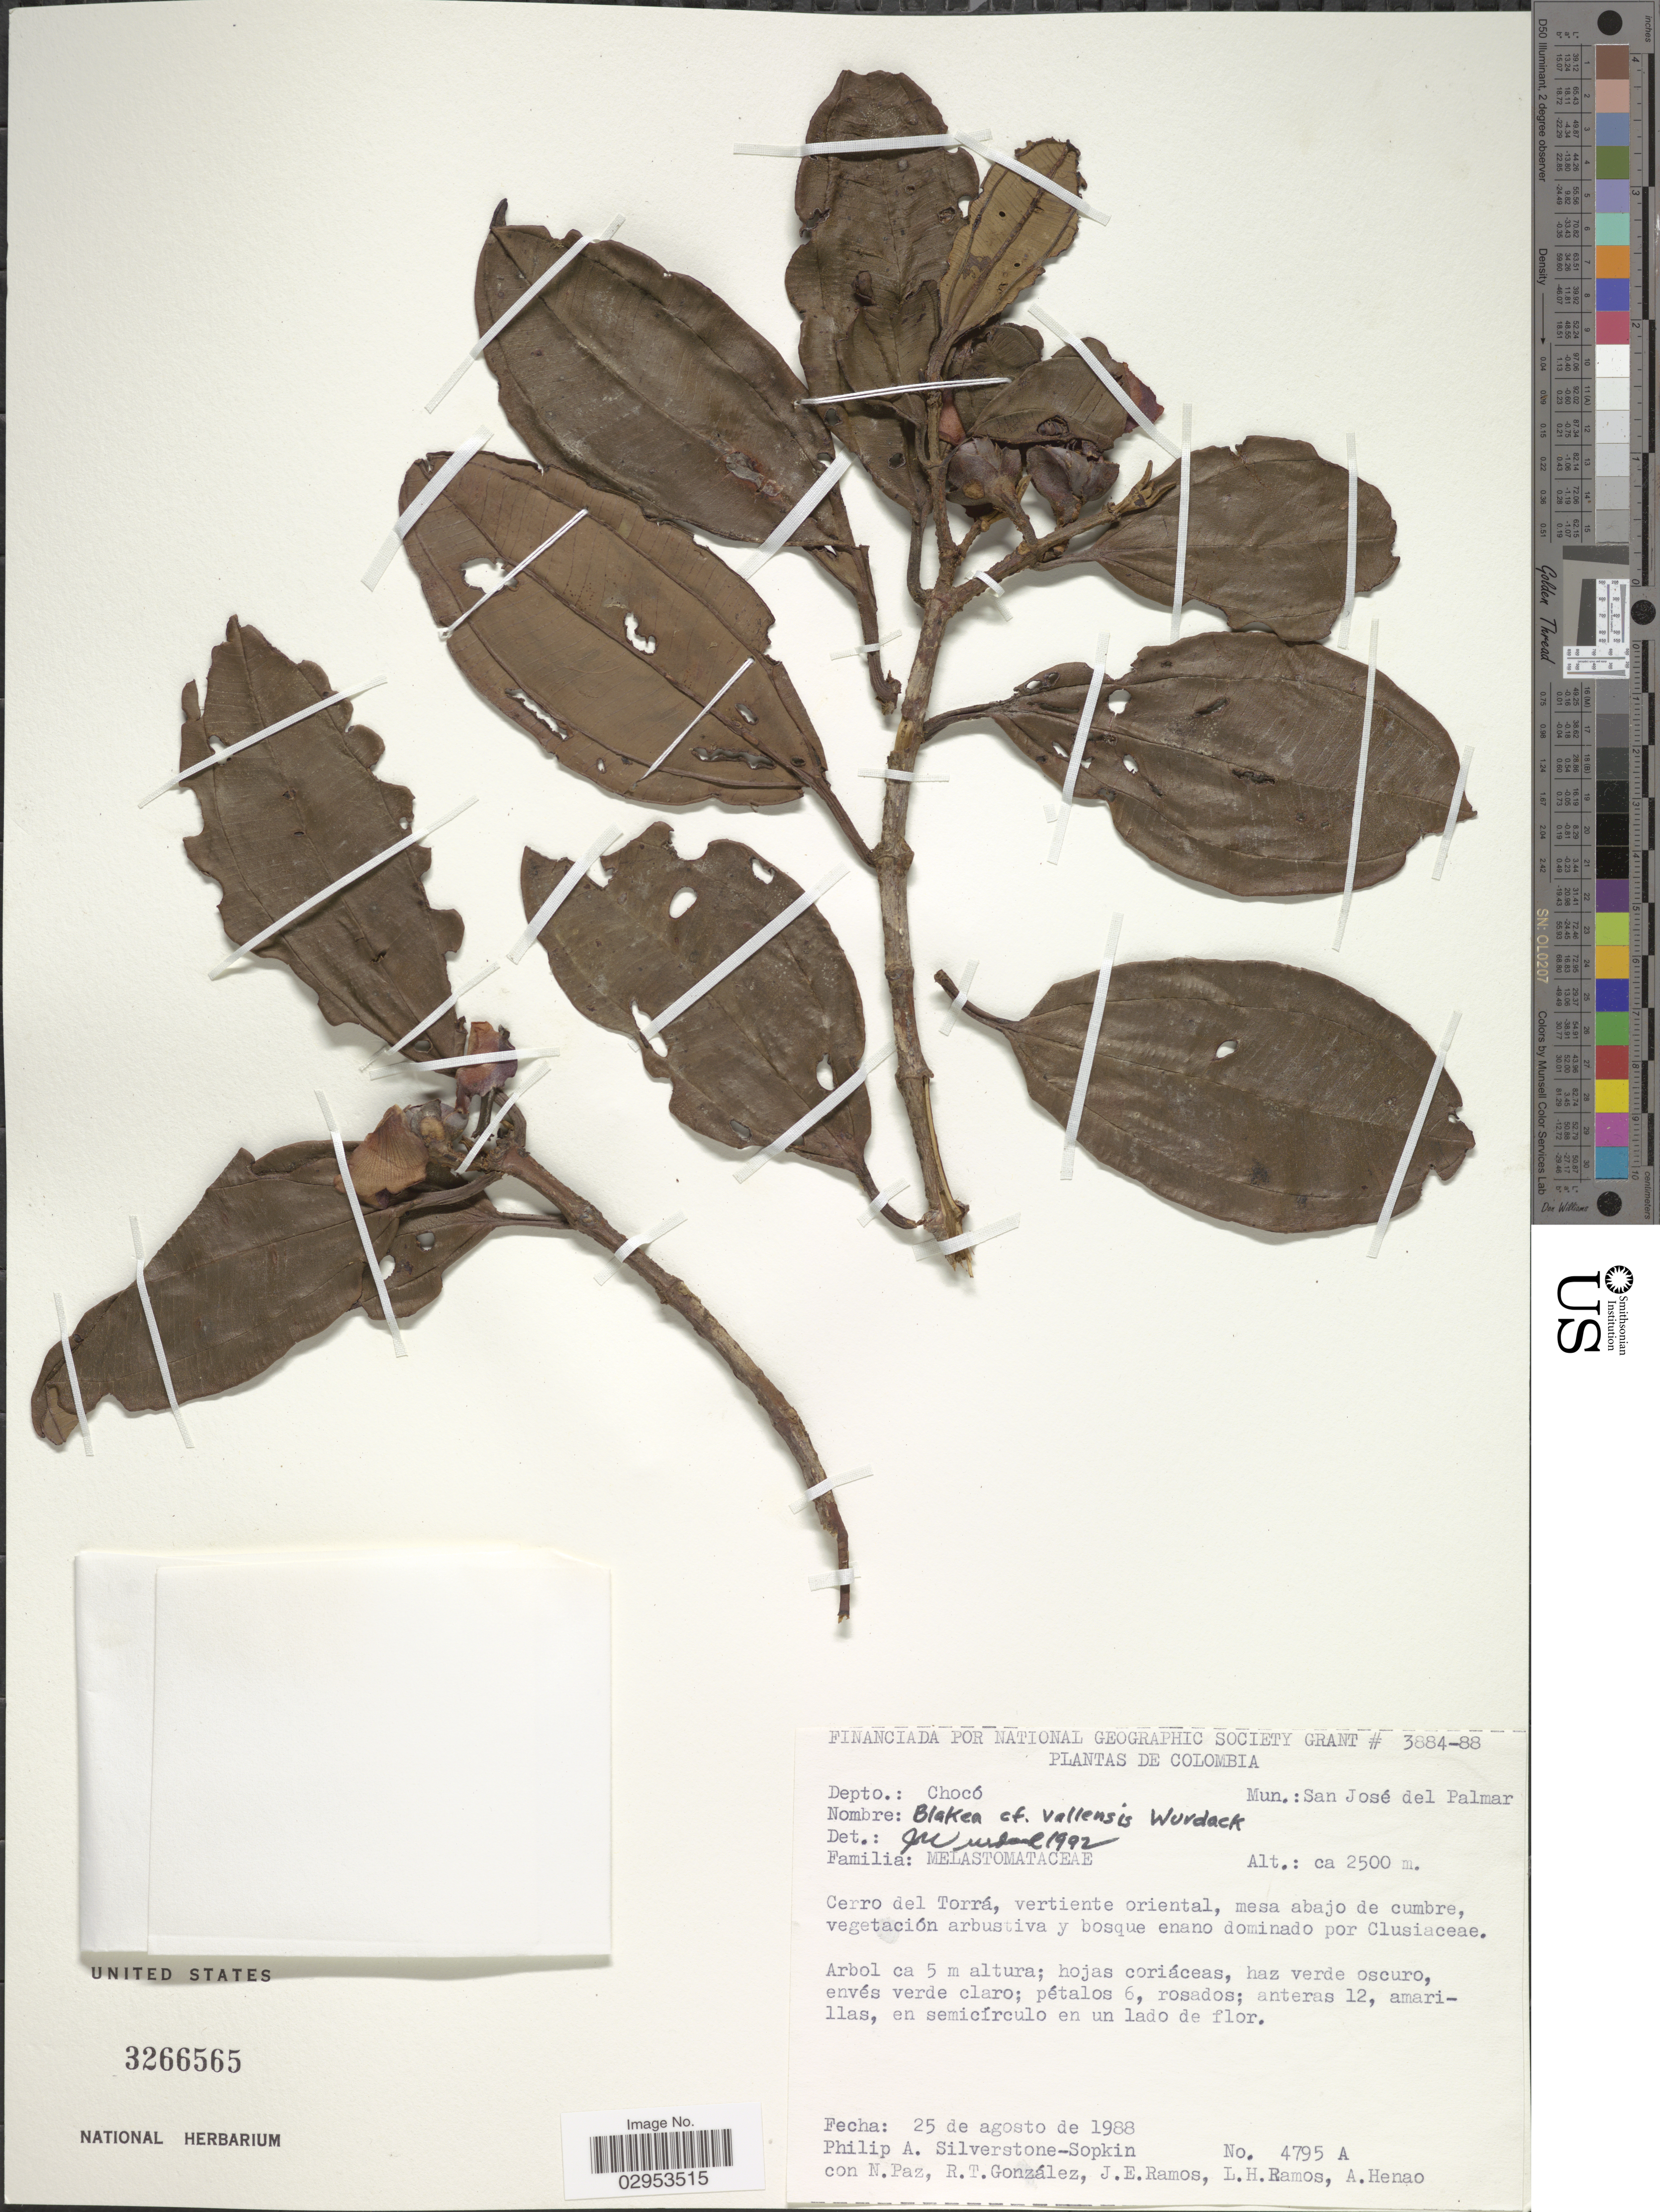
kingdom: Plantae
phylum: Tracheophyta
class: Magnoliopsida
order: Myrtales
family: Melastomataceae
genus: Blakea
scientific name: Blakea vallensis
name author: Wurdack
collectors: P. A. Silverstone-Sopkin, N. Paz, R. Gonzalez, J. E. Ramos & et al.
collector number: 4795A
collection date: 1988-08-25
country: Colombia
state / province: Chocó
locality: Depto.: Chocó. Mun.: San José del Palmar. Cerro del Torrá.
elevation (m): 2500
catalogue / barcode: US 3266565